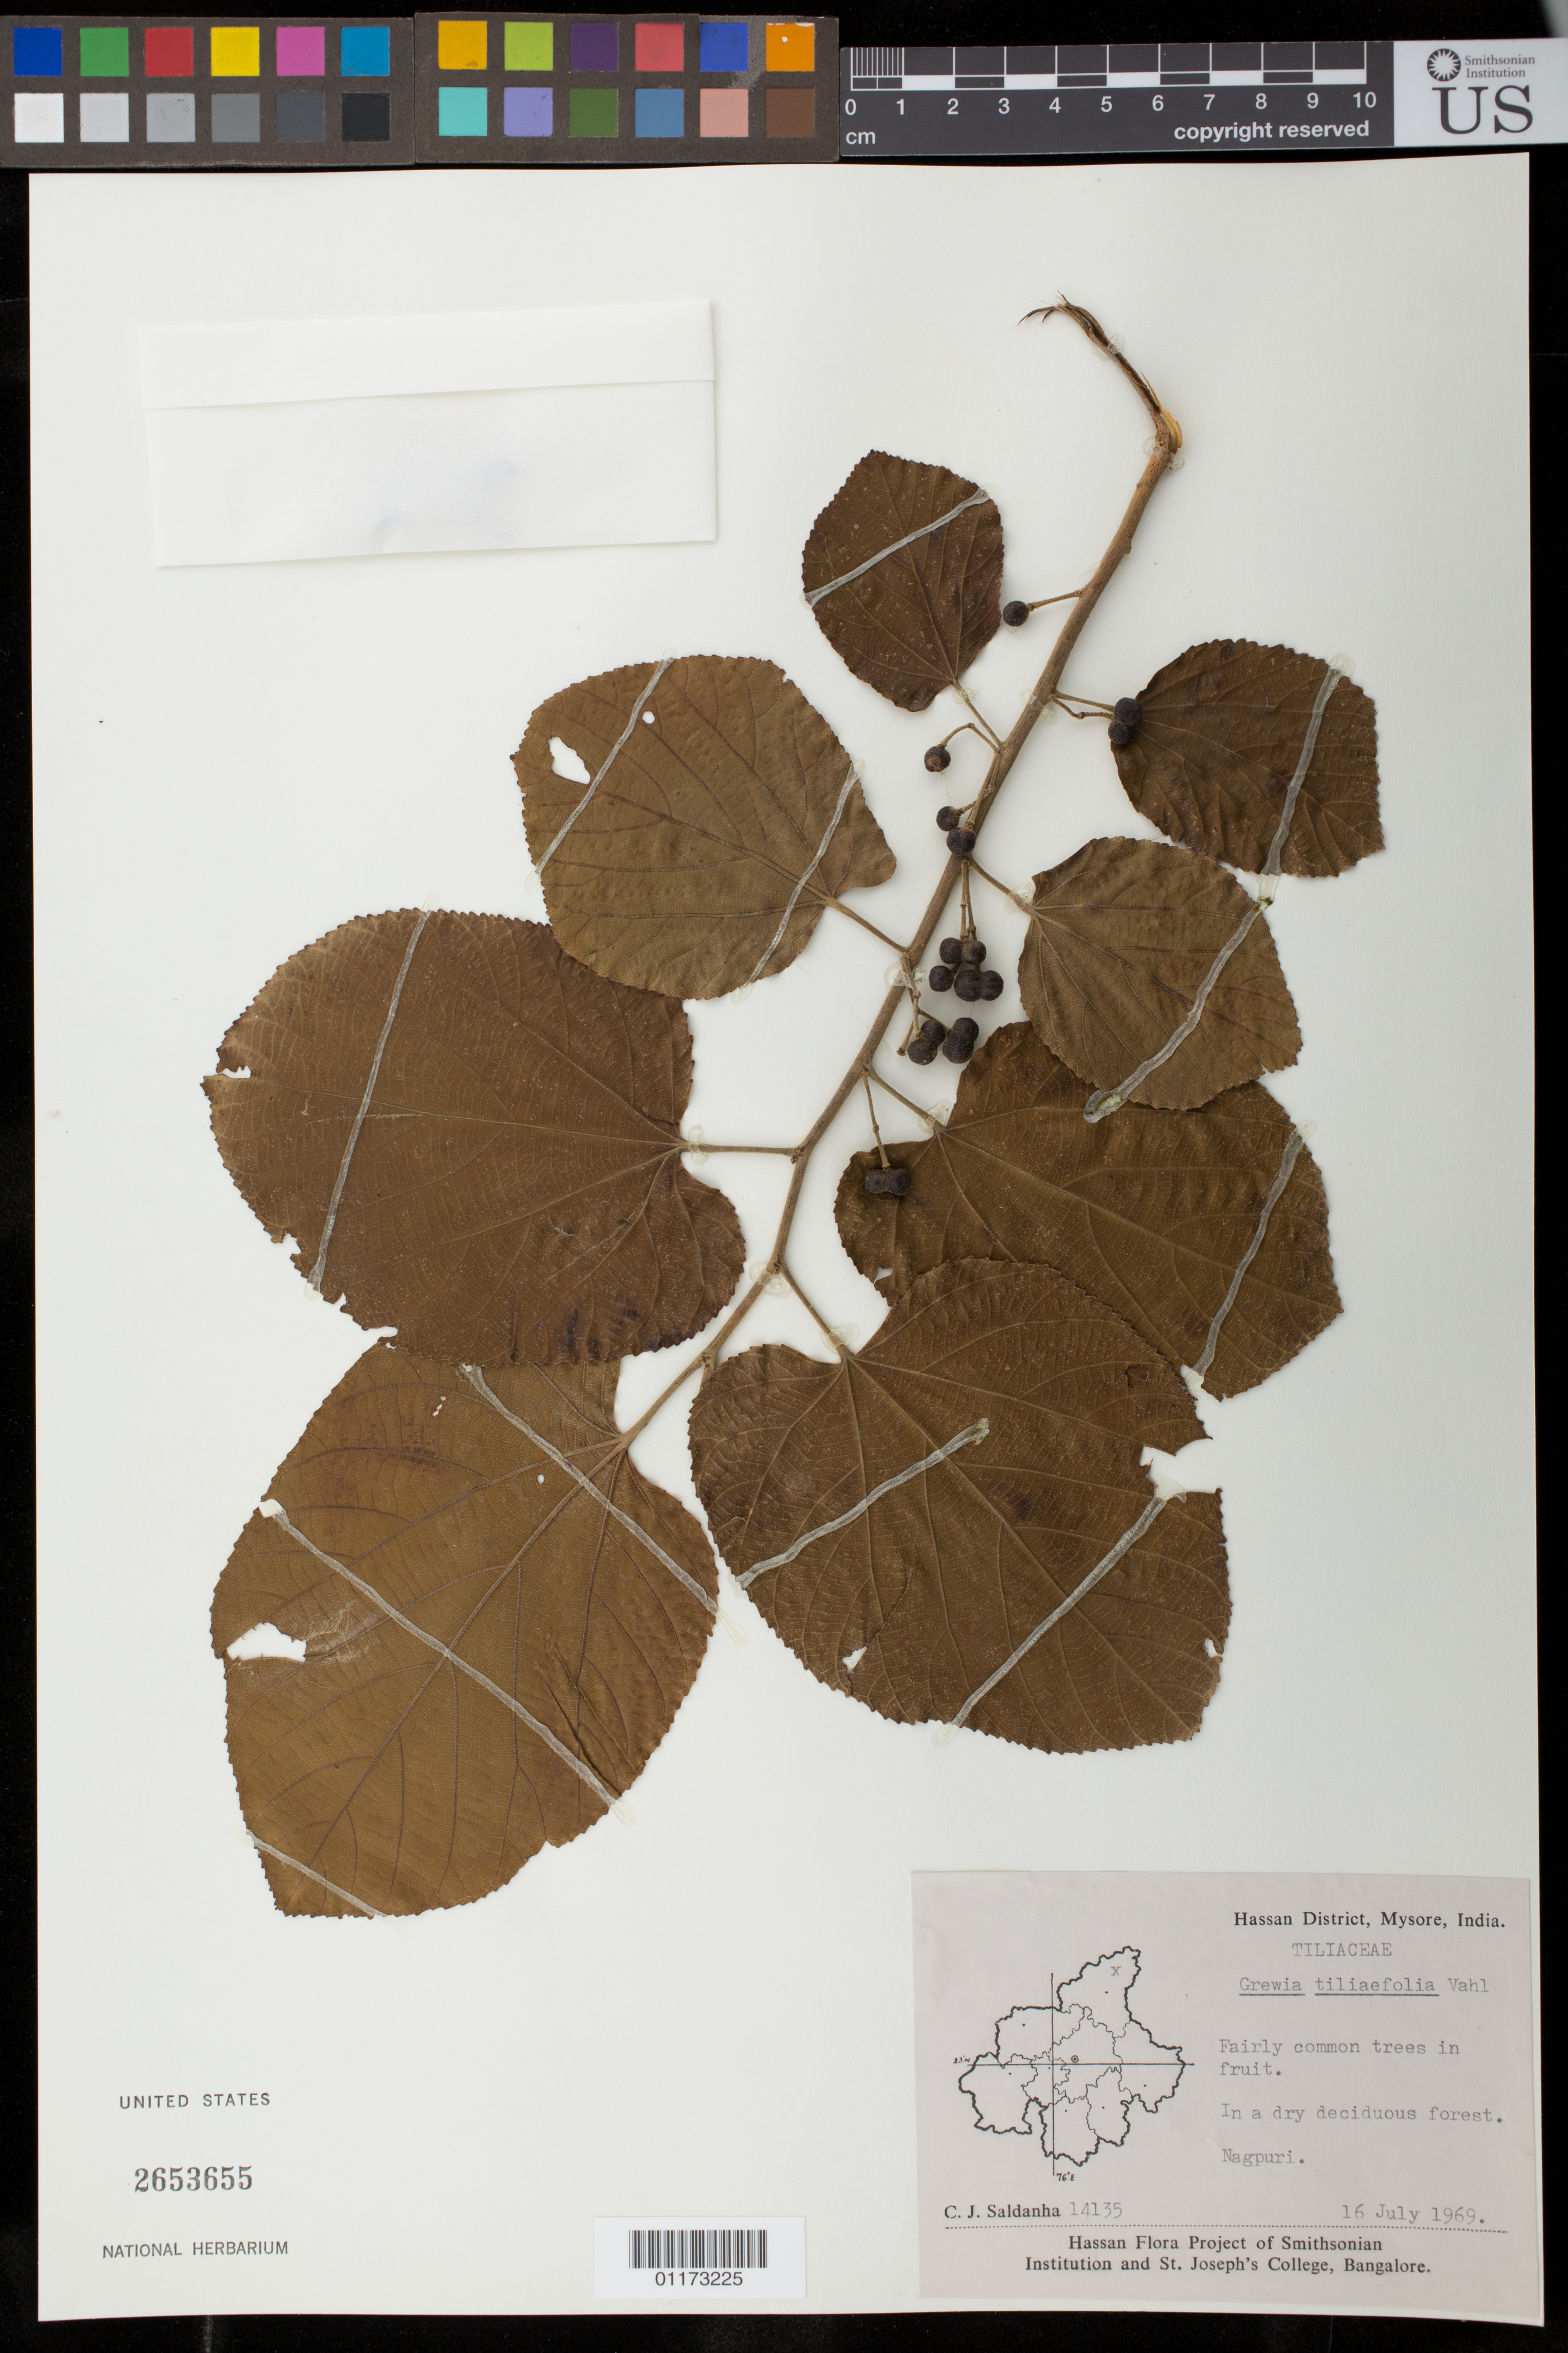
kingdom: Plantae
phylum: Tracheophyta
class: Magnoliopsida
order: Malvales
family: Malvaceae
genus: Grewia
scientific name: Grewia tiliifolia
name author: Vahl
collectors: C. J. Saldanha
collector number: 14135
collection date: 1969-07-16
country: India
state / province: Karnataka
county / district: Mysore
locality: Nagpuri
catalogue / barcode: US 2653655